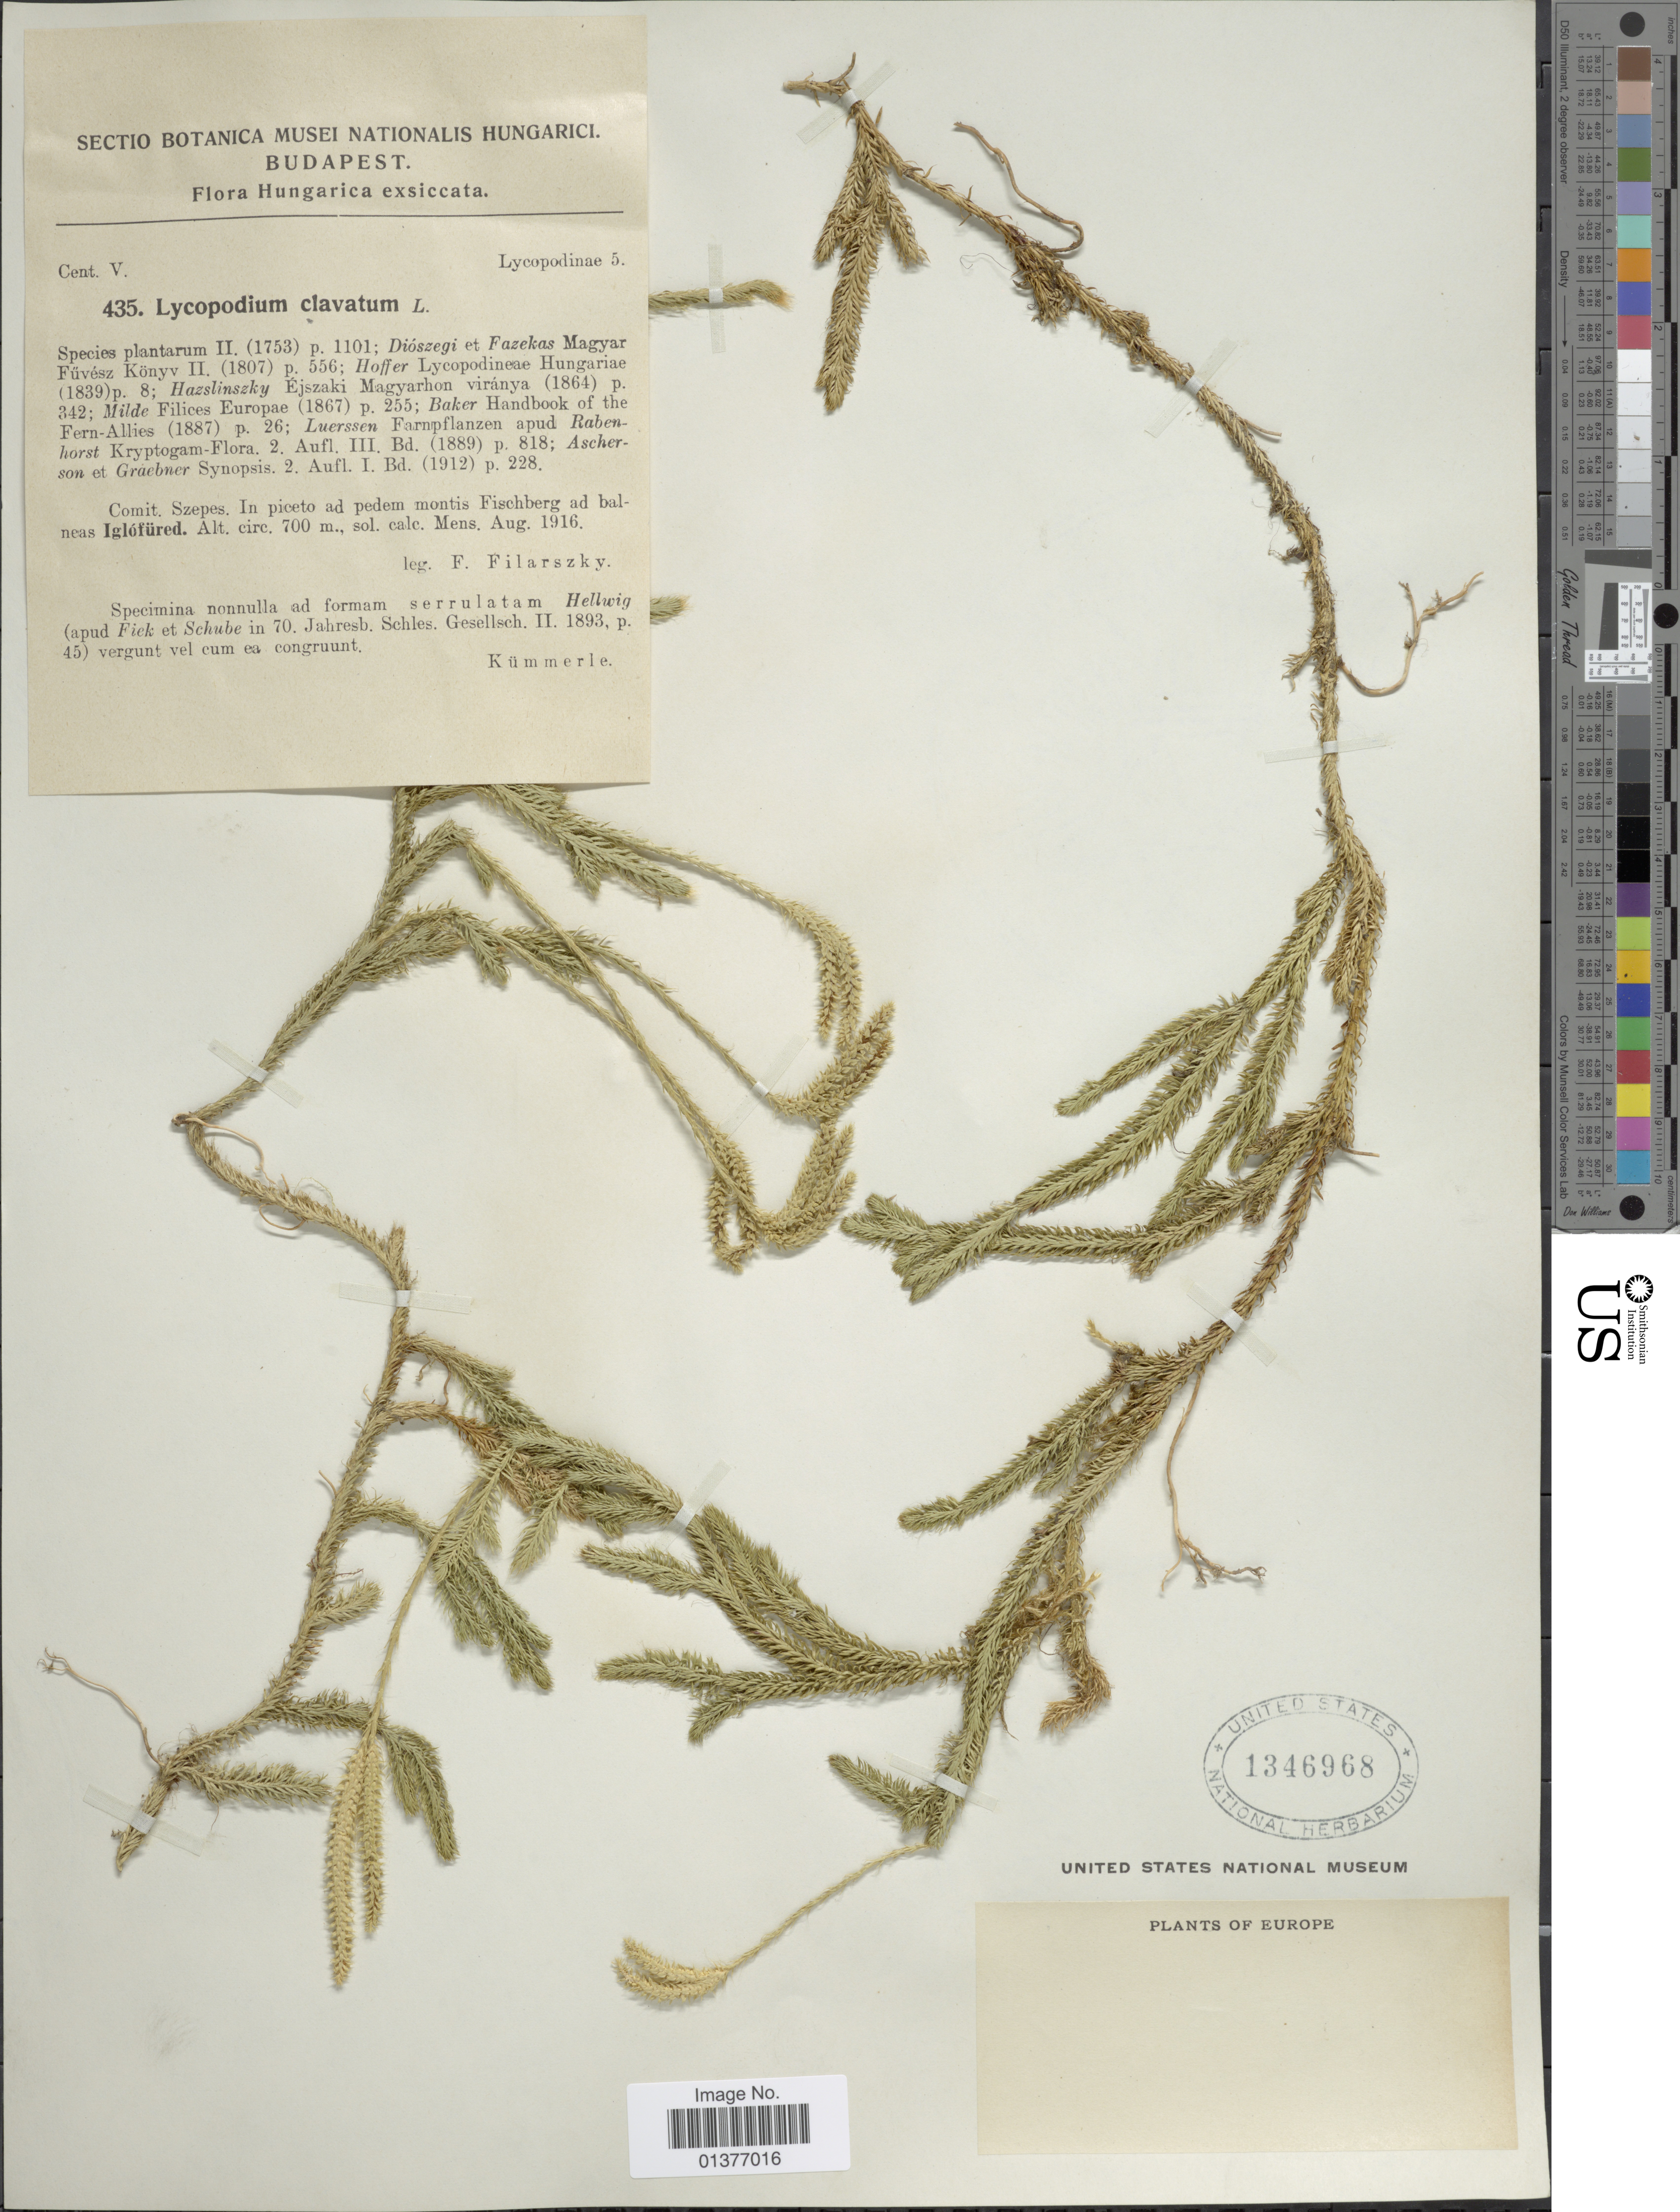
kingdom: Plantae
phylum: Tracheophyta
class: Lycopodiopsida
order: Lycopodiales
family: Lycopodiaceae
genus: Lycopodium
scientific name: Lycopodium clavatum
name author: L.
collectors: F. Filarszky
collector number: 435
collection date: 1916-08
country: Hungary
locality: Plants of Europe, Comit. Szepes. In piceto ad pedem montis Fischberg ad balneas Iglófüred.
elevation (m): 700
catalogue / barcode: US 1346968